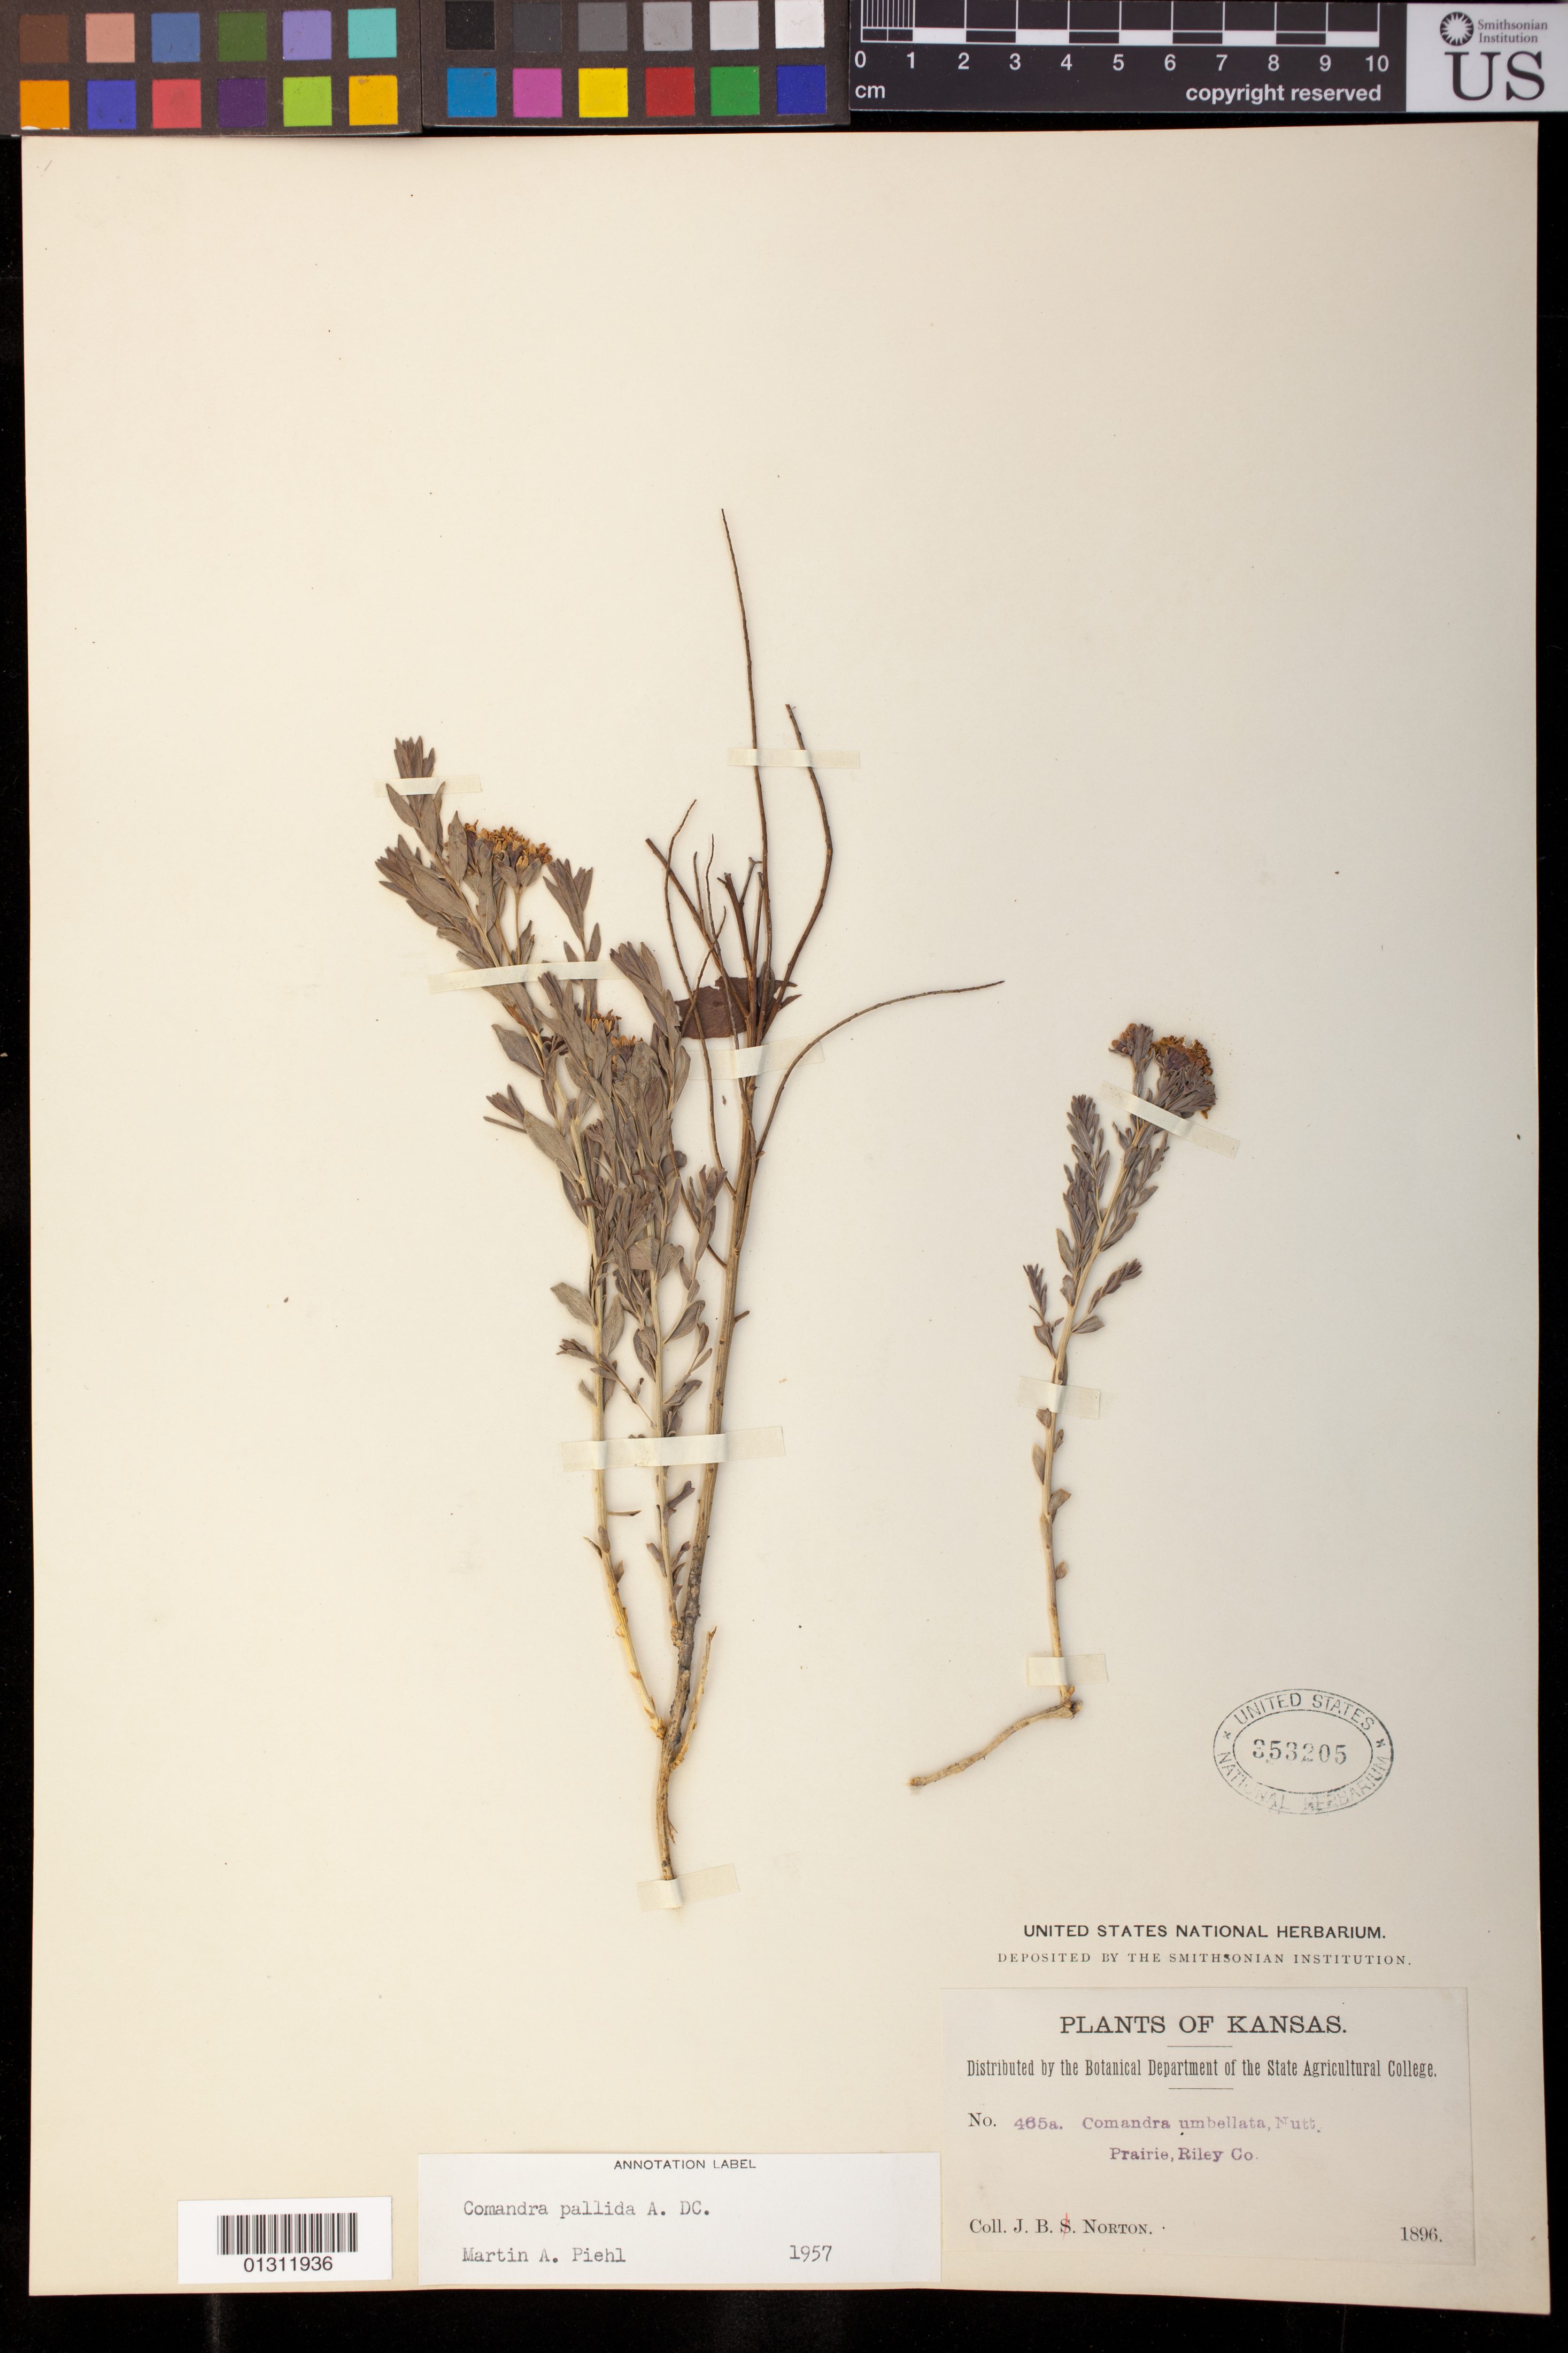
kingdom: Plantae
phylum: Tracheophyta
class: Magnoliopsida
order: Santalales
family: Comandraceae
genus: Comandra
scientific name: Comandra pallida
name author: A. DC.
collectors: J. B. S. Norton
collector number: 465a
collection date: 1896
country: United States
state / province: Kansas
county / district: Riley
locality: Prairie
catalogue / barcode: US 353205